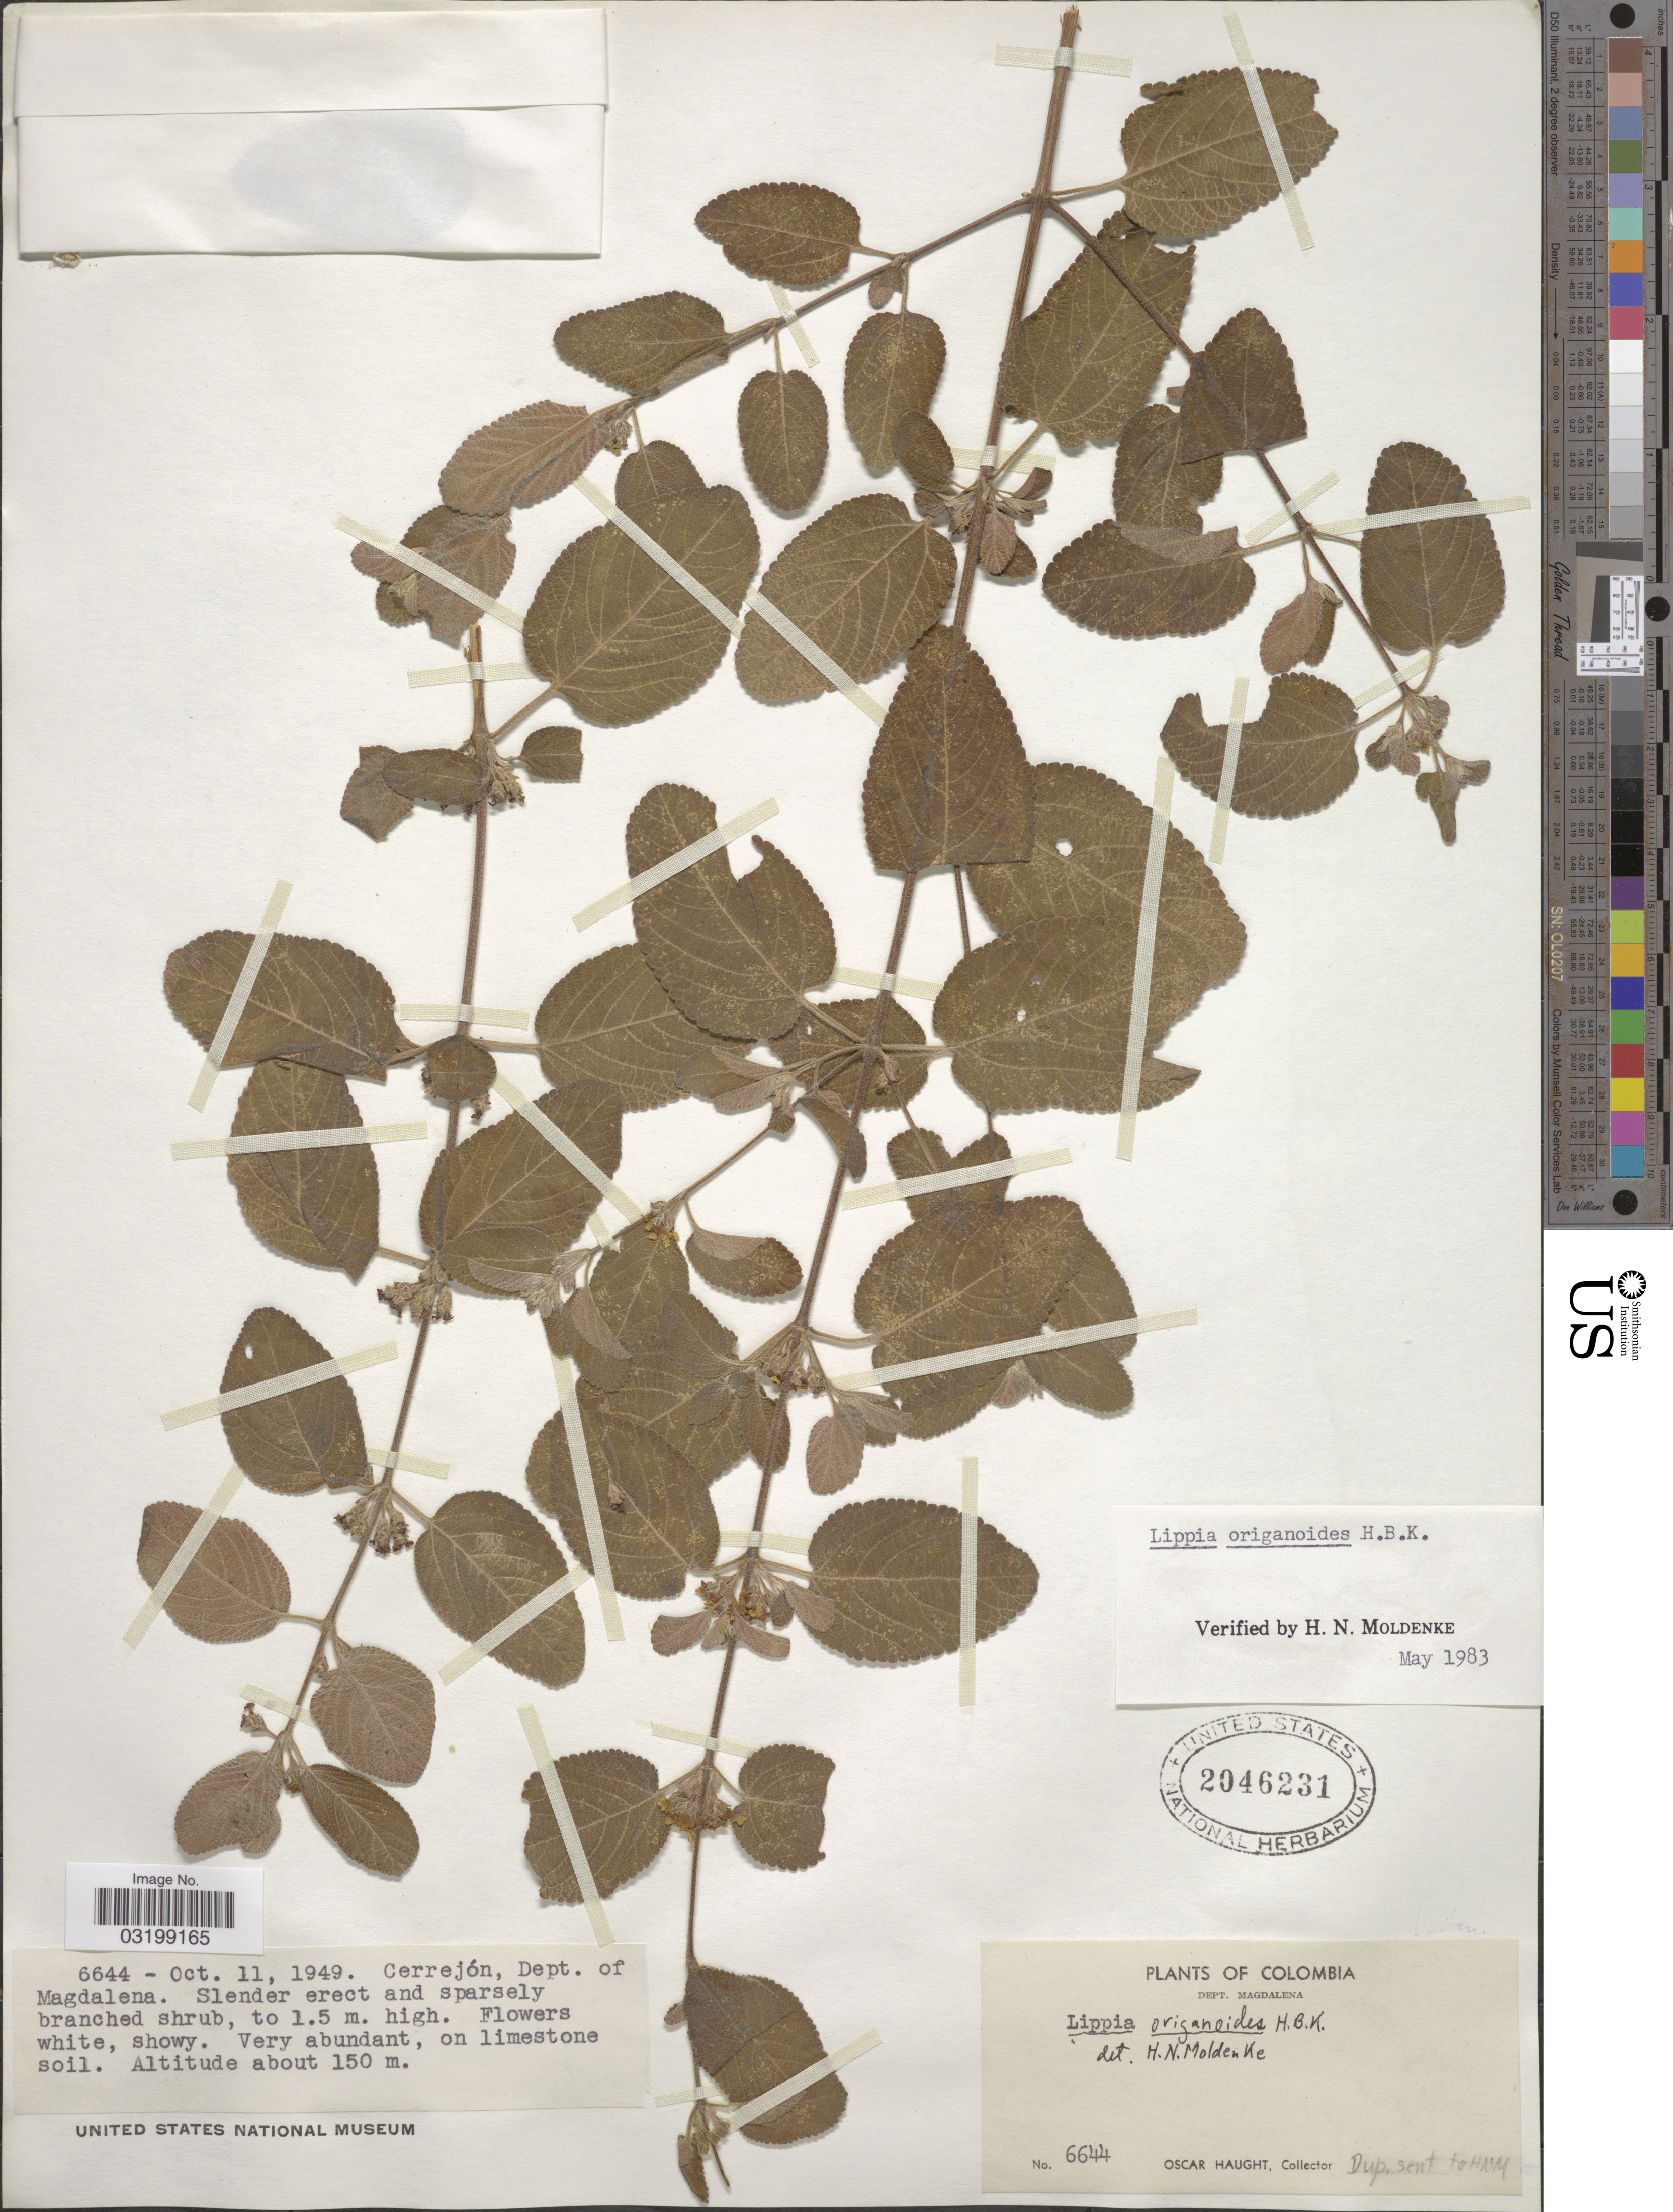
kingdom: Plantae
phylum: Tracheophyta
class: Magnoliopsida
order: Lamiales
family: Verbenaceae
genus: Lippia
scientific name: Lippia origanoides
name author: Kunth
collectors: O. L. Haught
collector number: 6644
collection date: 1949-10-11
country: Colombia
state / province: Magdalena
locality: Cerrejón, Dept. of Magadalena.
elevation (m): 150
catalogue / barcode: US 2046231